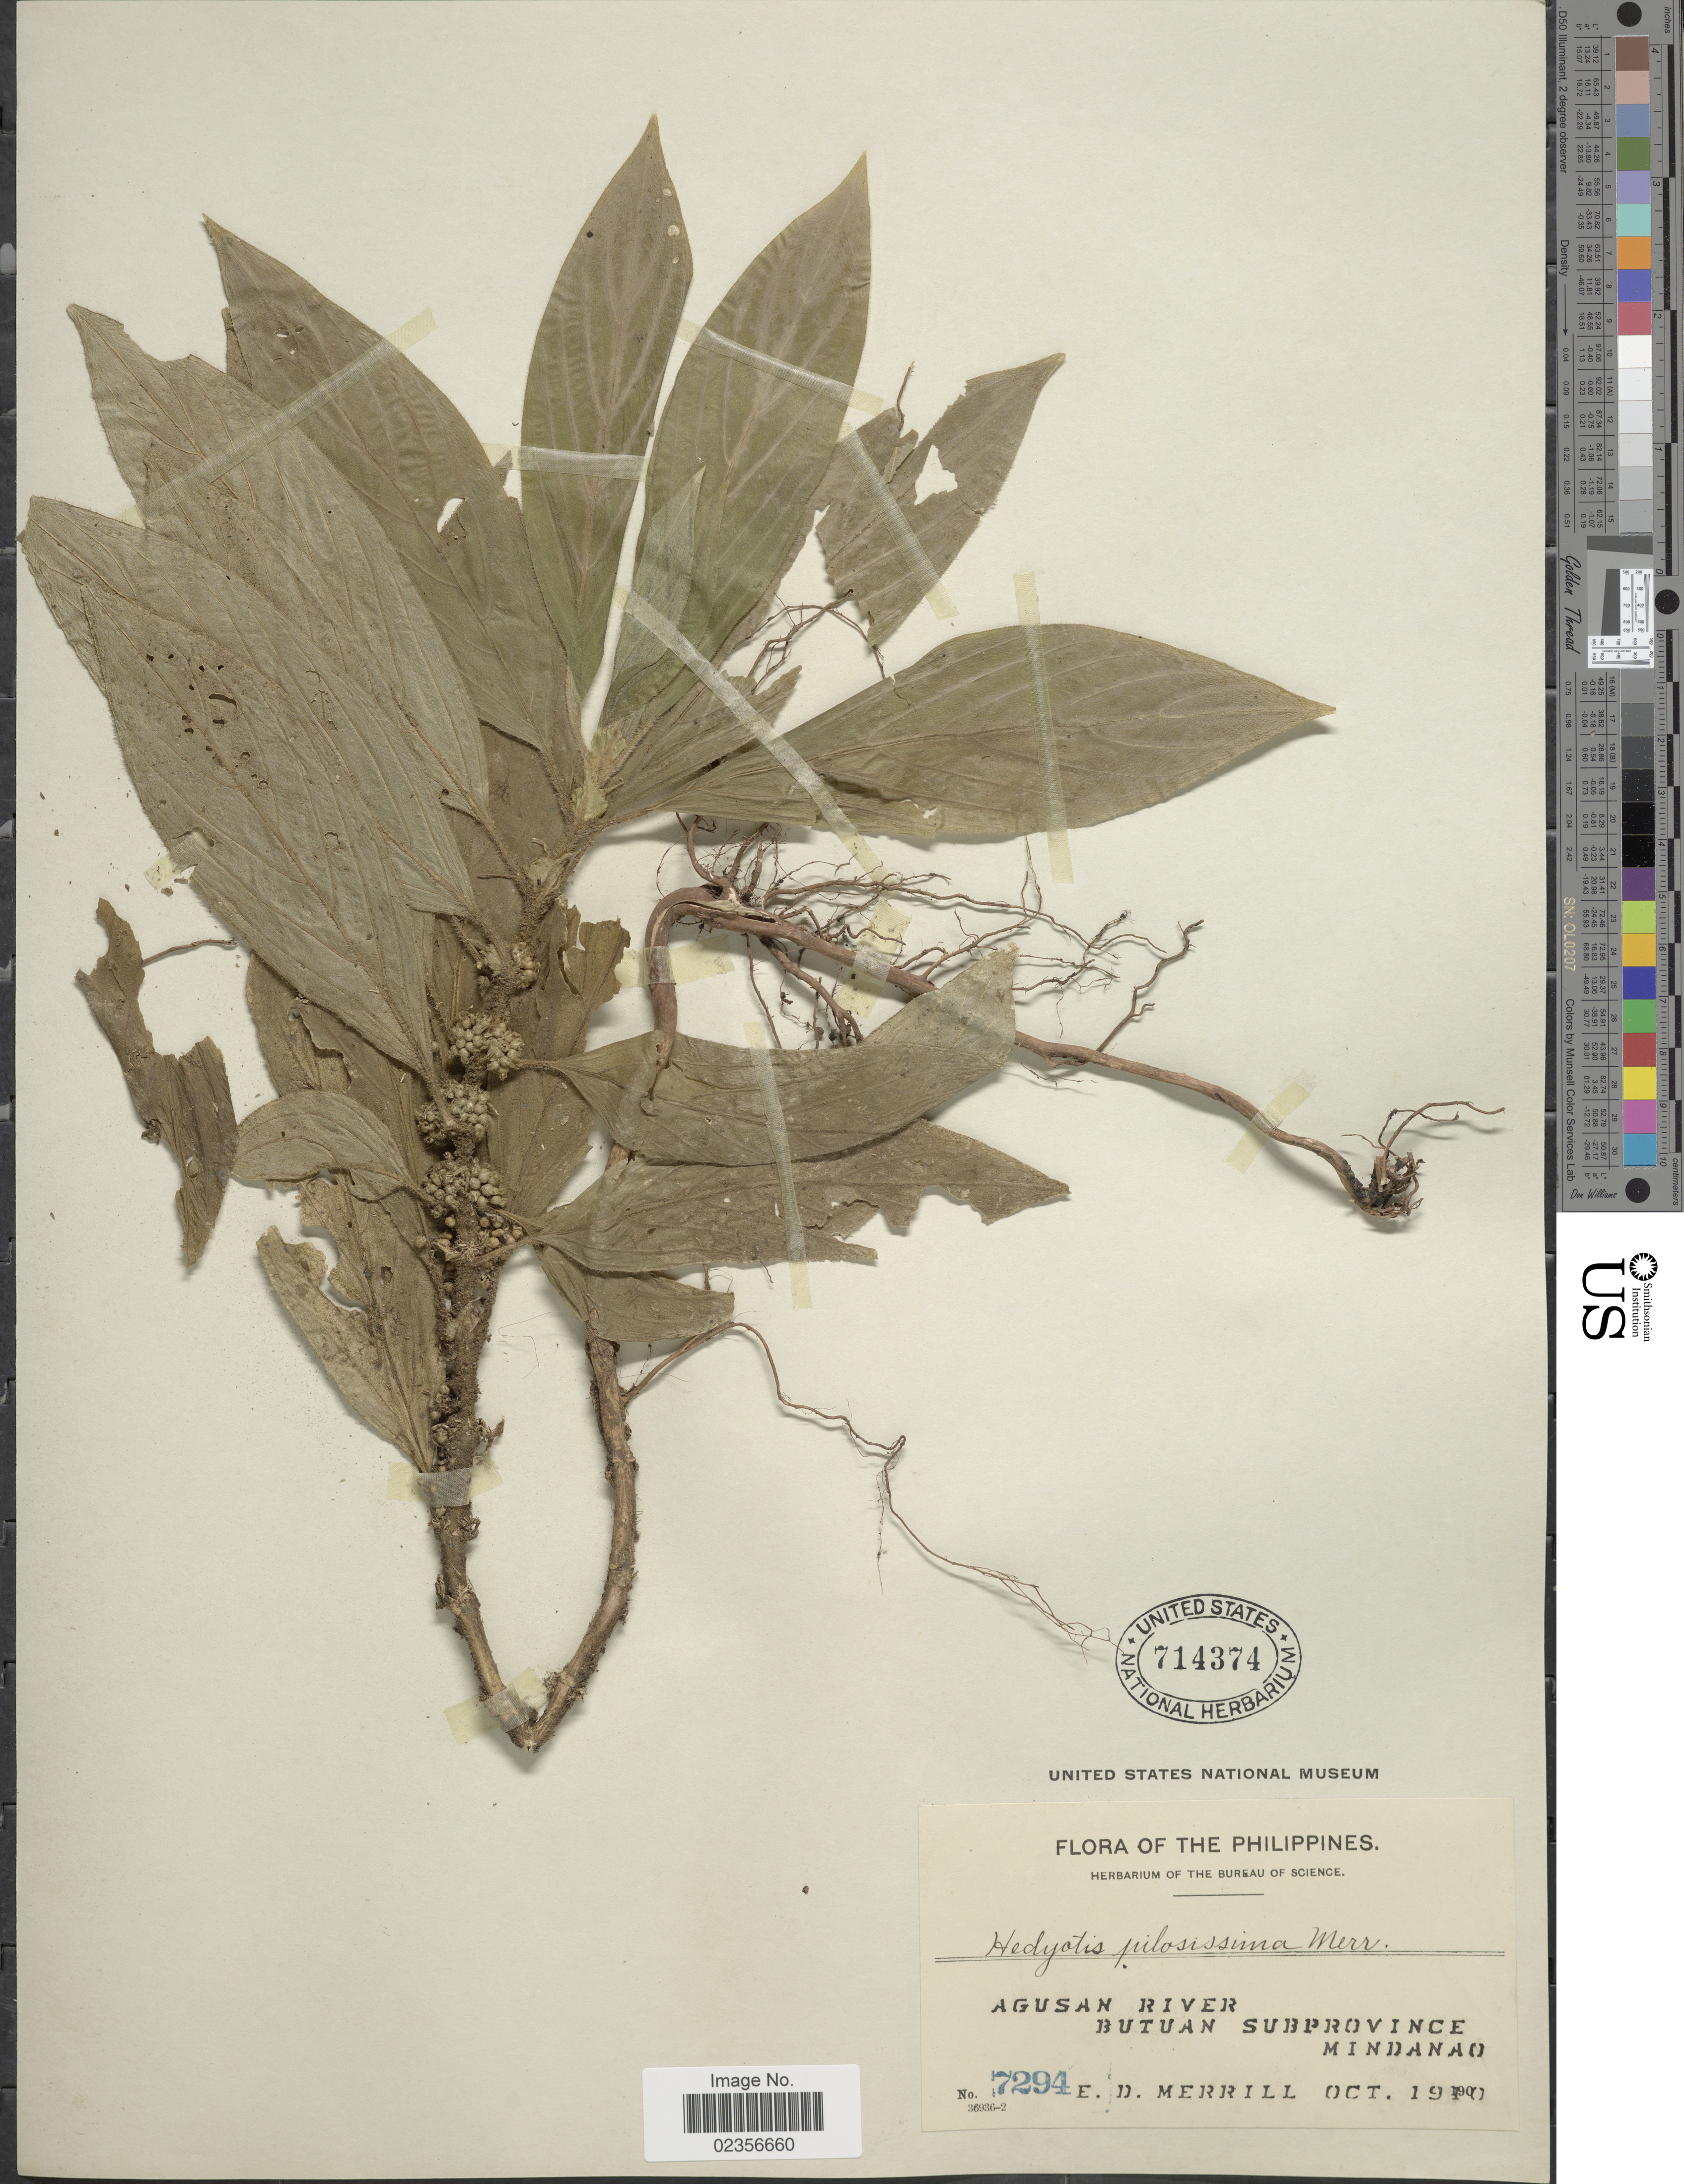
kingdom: Plantae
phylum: Tracheophyta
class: Magnoliopsida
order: Gentianales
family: Rubiaceae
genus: Hedyotis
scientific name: Hedyotis pilosissima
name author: Merr.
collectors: E. D. Merrill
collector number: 7294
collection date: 1910-10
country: Philippines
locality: Agusan River. Butuan Subprovince. Mindanao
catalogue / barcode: US 714374